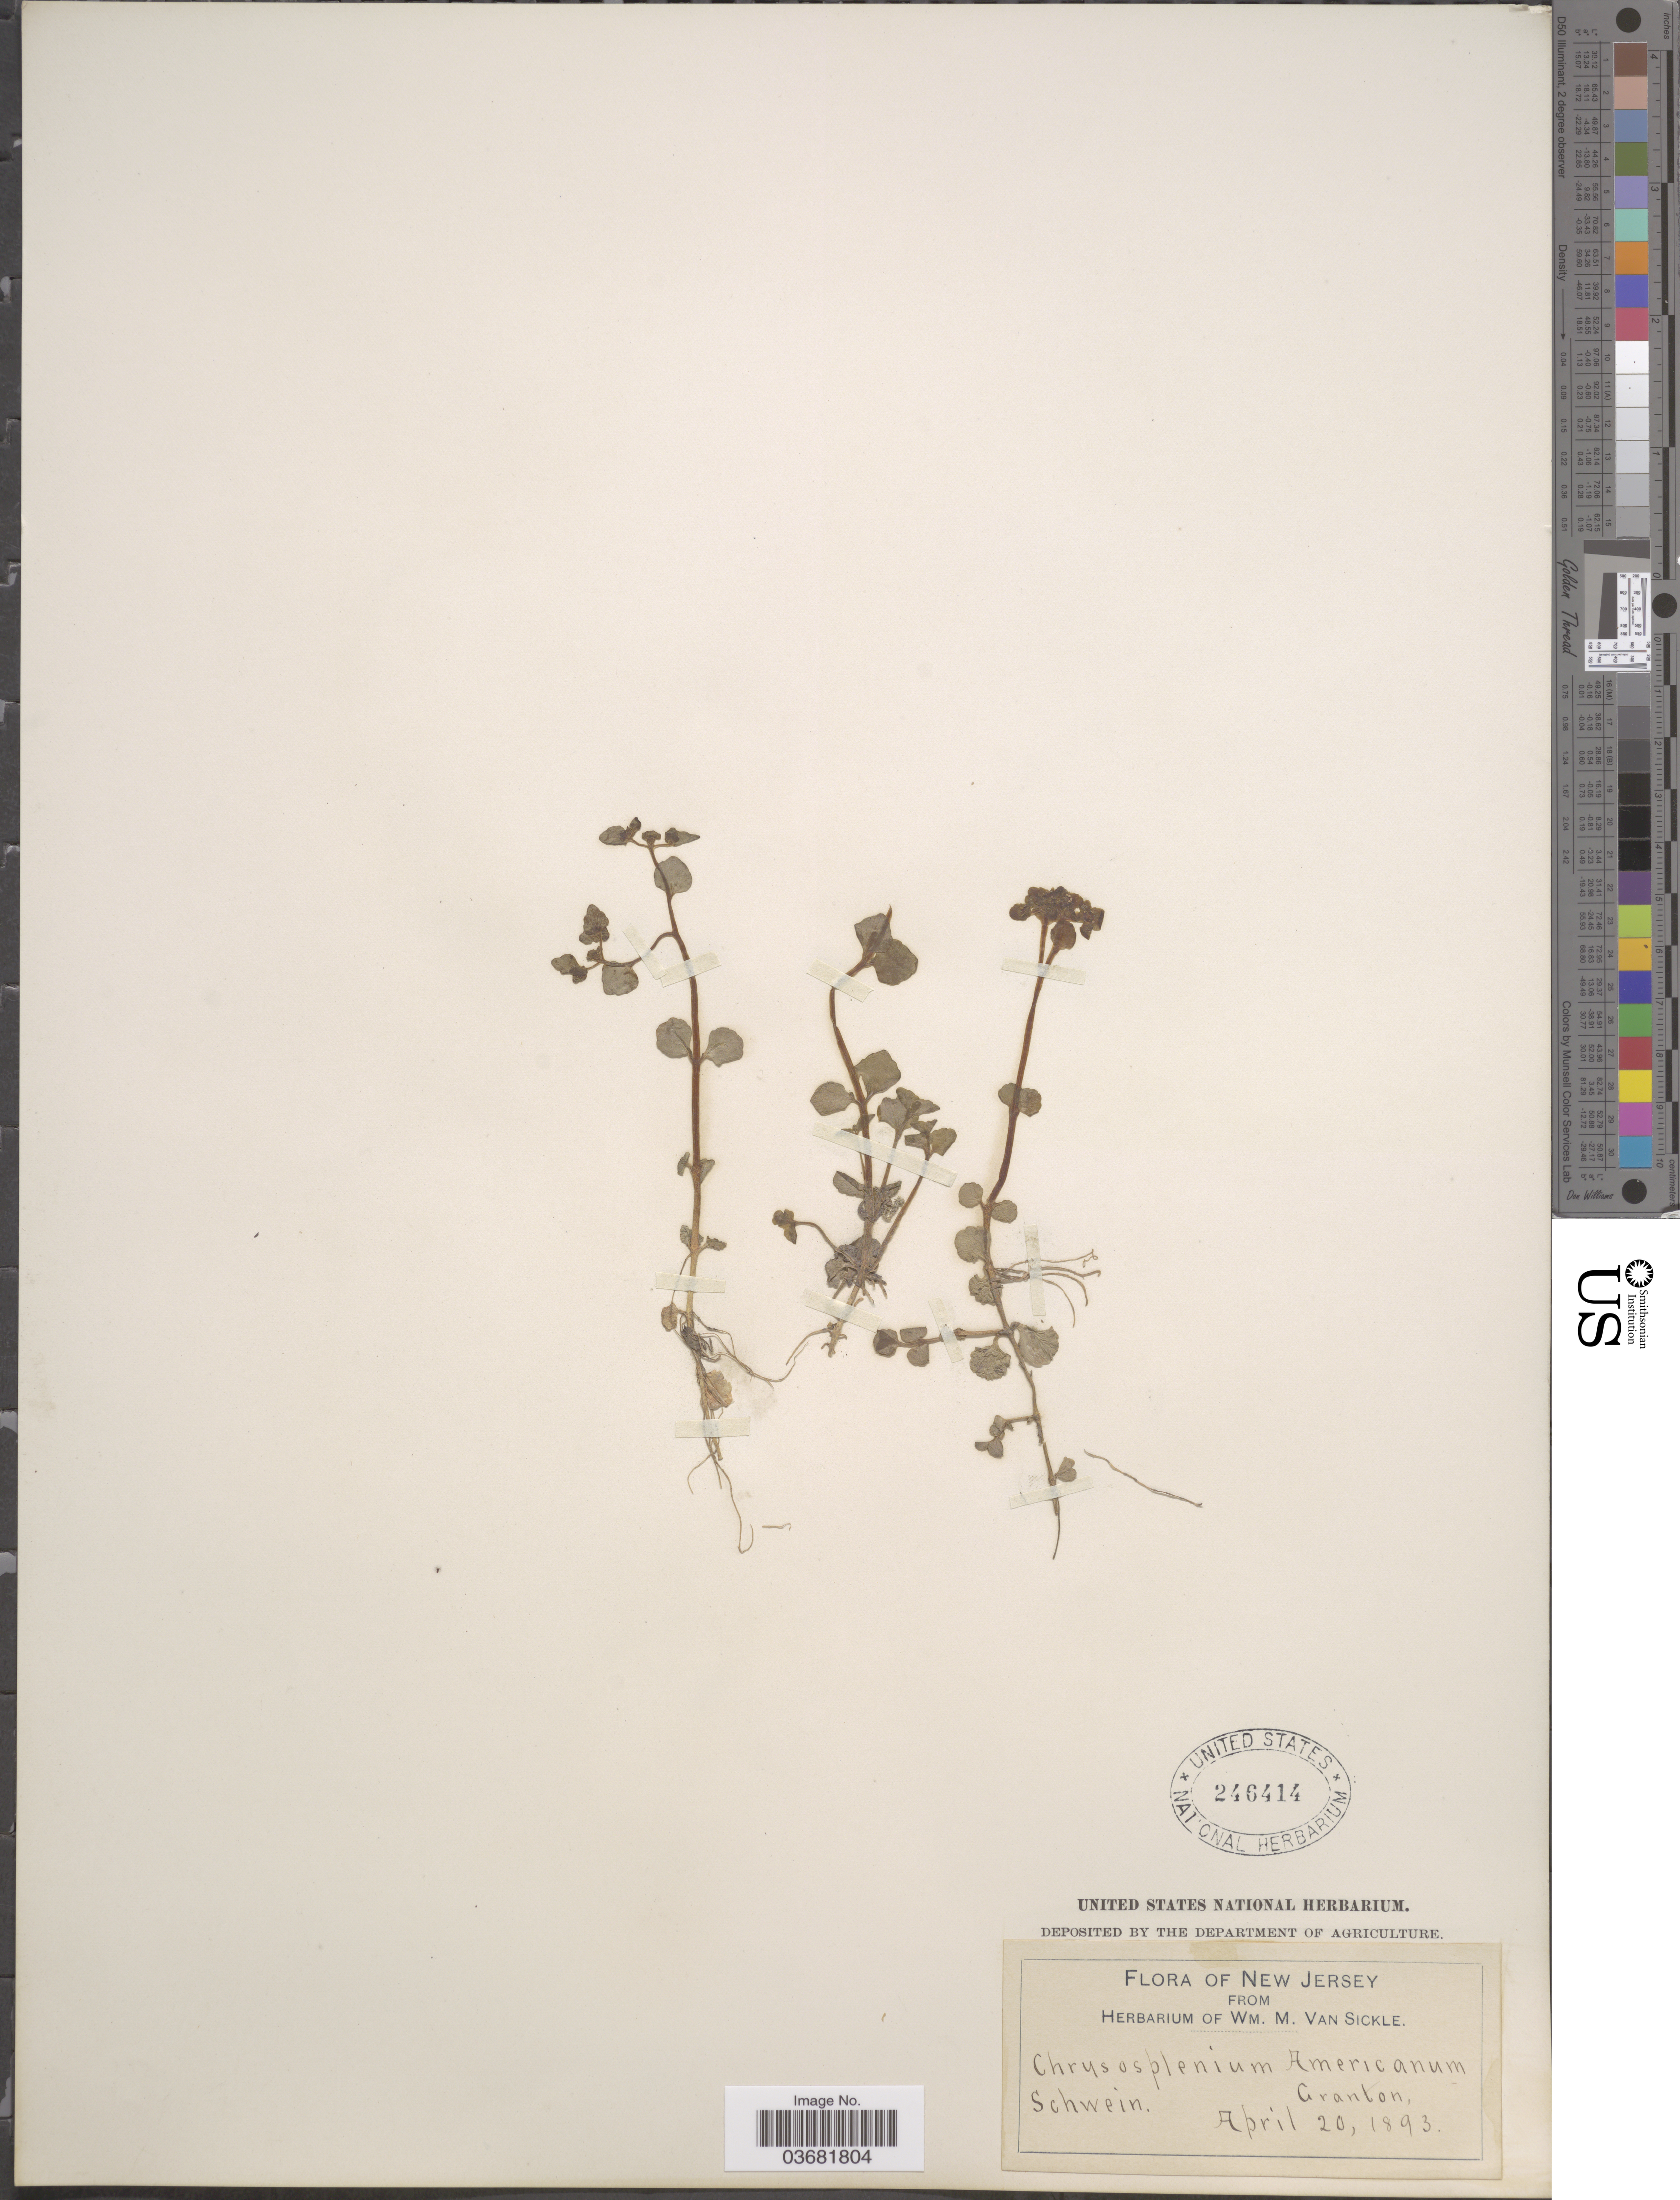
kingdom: Plantae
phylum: Tracheophyta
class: Magnoliopsida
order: Saxifragales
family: Saxifragaceae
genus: Chrysosplenium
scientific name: Chrysosplenium americanum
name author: Schwein.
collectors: ex herb. Wm. M. Van Sickle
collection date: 1893-04-20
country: United States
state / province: New Jersey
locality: Schwein [unsure placement]. Granton.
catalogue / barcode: US 246414